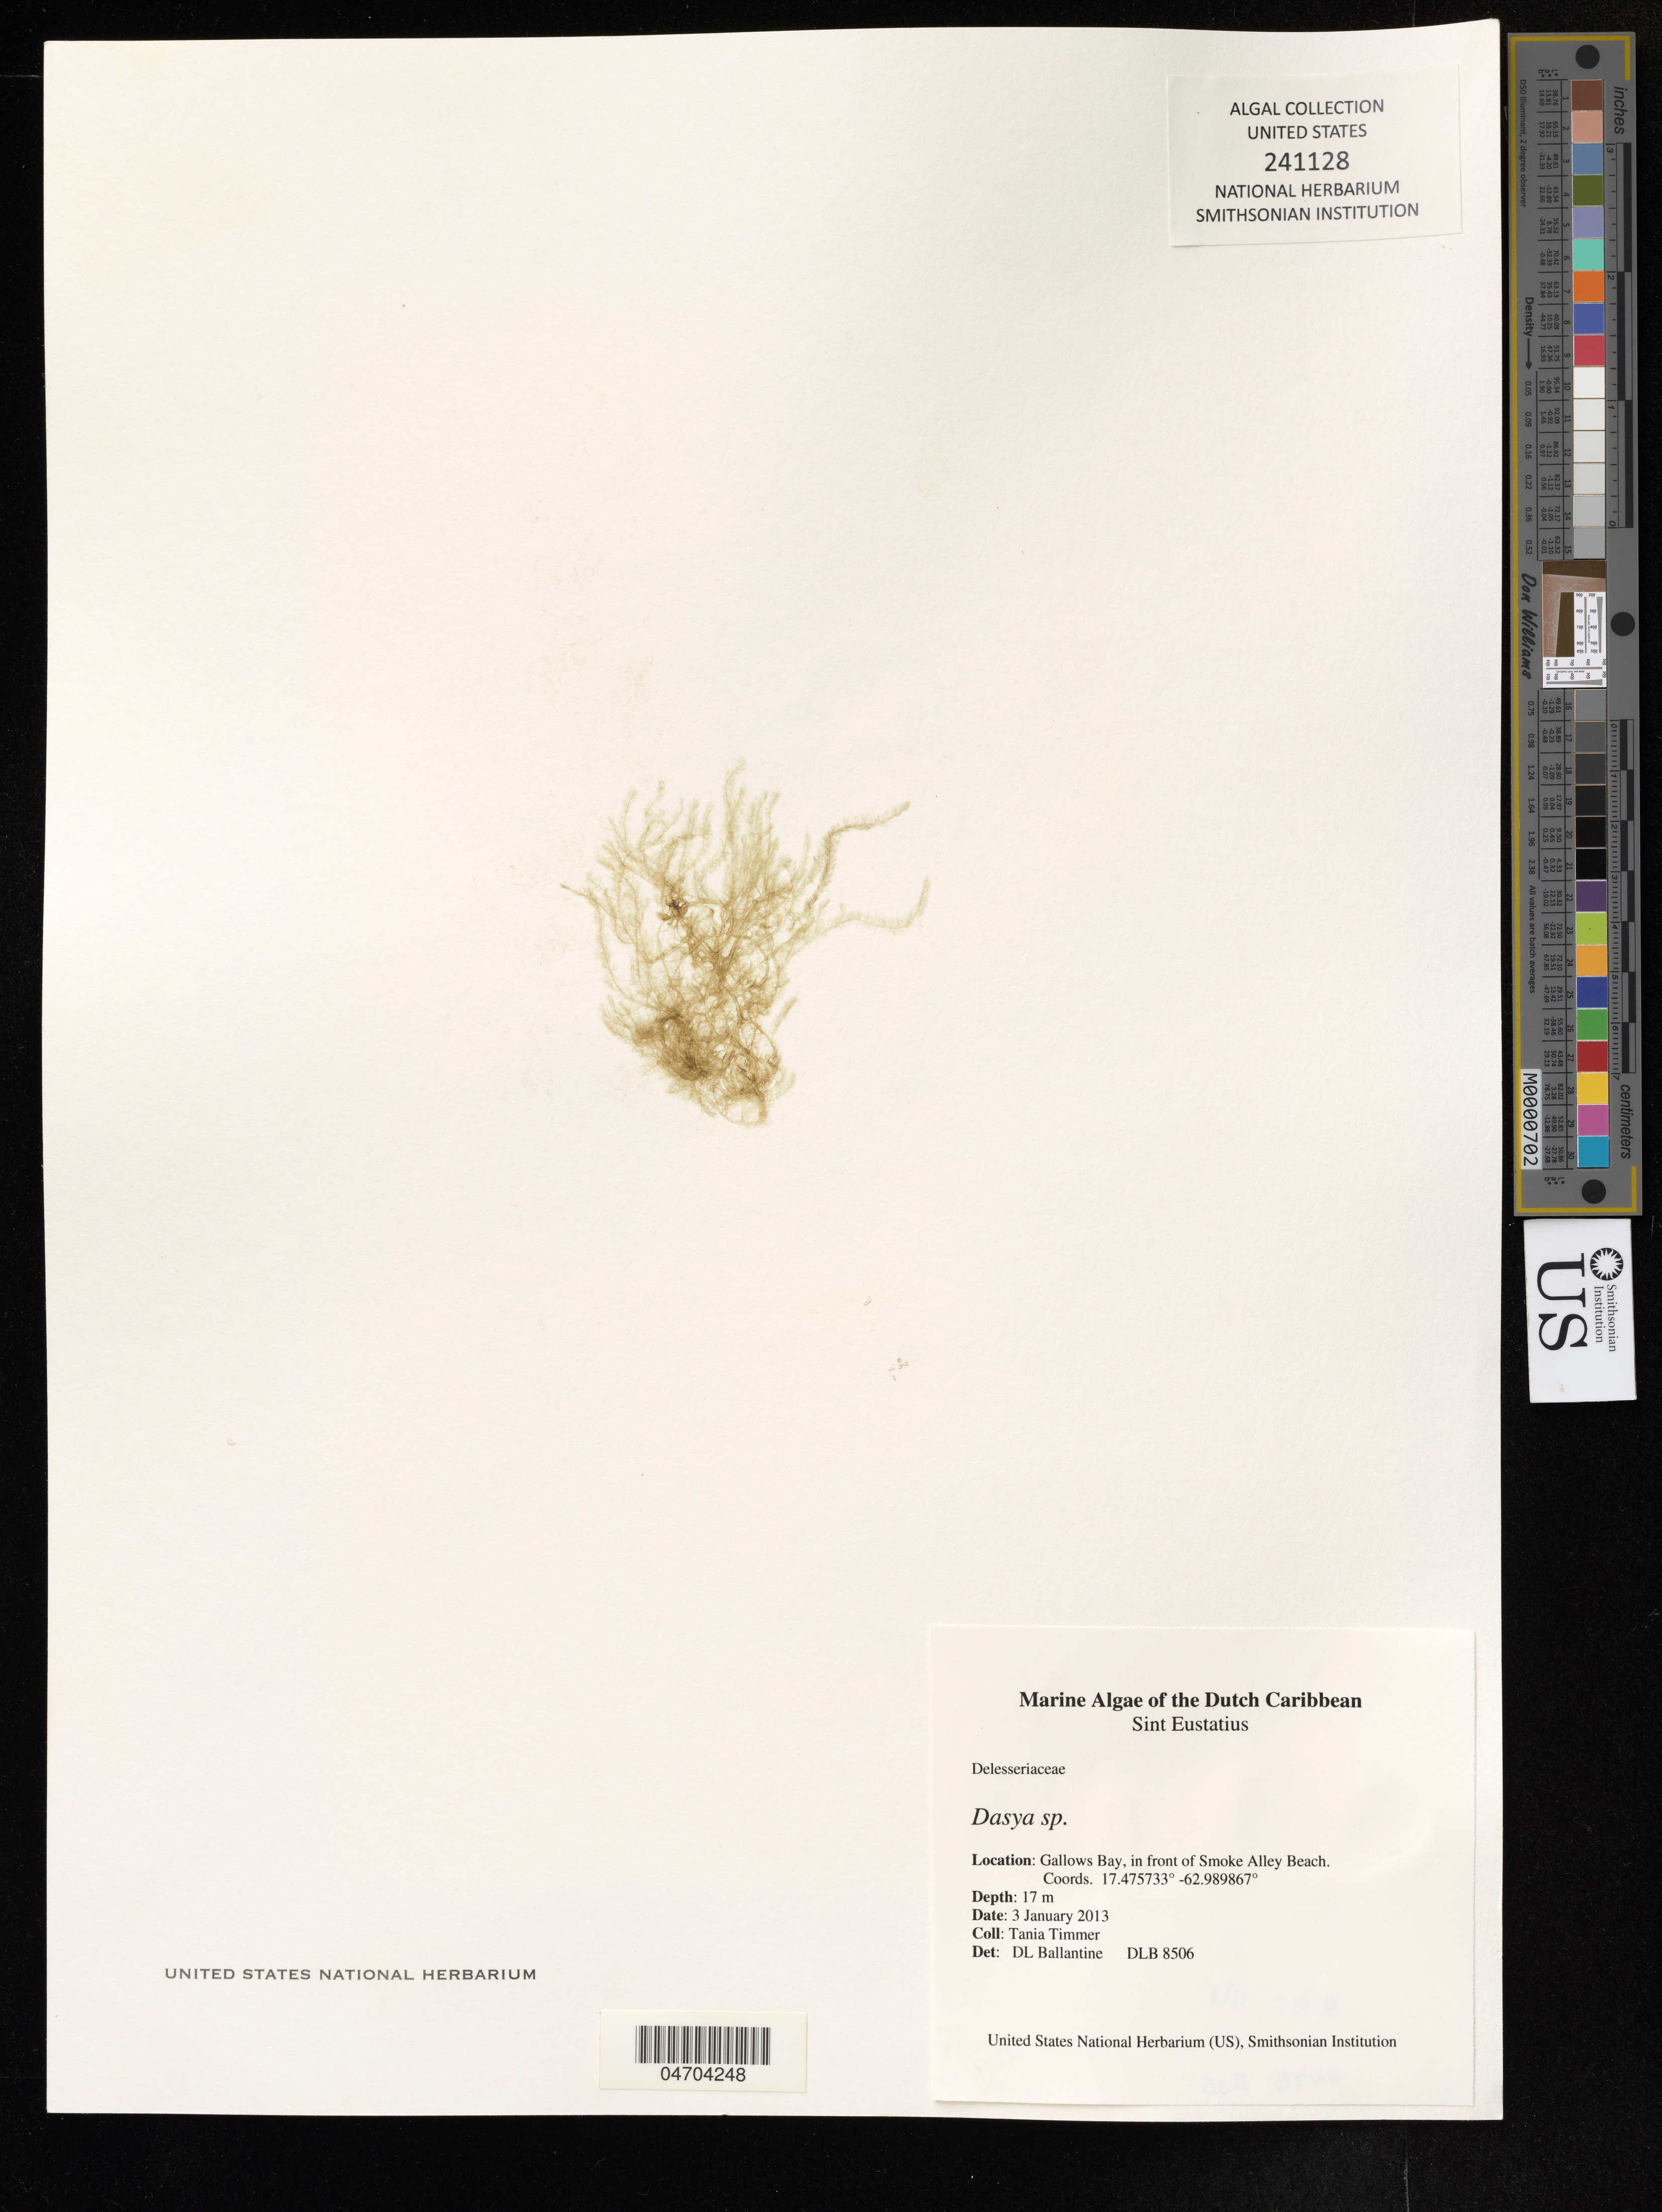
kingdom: Plantae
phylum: Rhodophyta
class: Florideophyceae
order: Ceramiales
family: Dasyaceae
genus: Dasya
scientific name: Dasya sp.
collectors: T. Timmer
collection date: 2013-01-03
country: Netherlands Antilles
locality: Dutch Caribbean, Sint Eustatius, Gallows Bay, in front of Smoke Alley Beach.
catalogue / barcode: US 241128